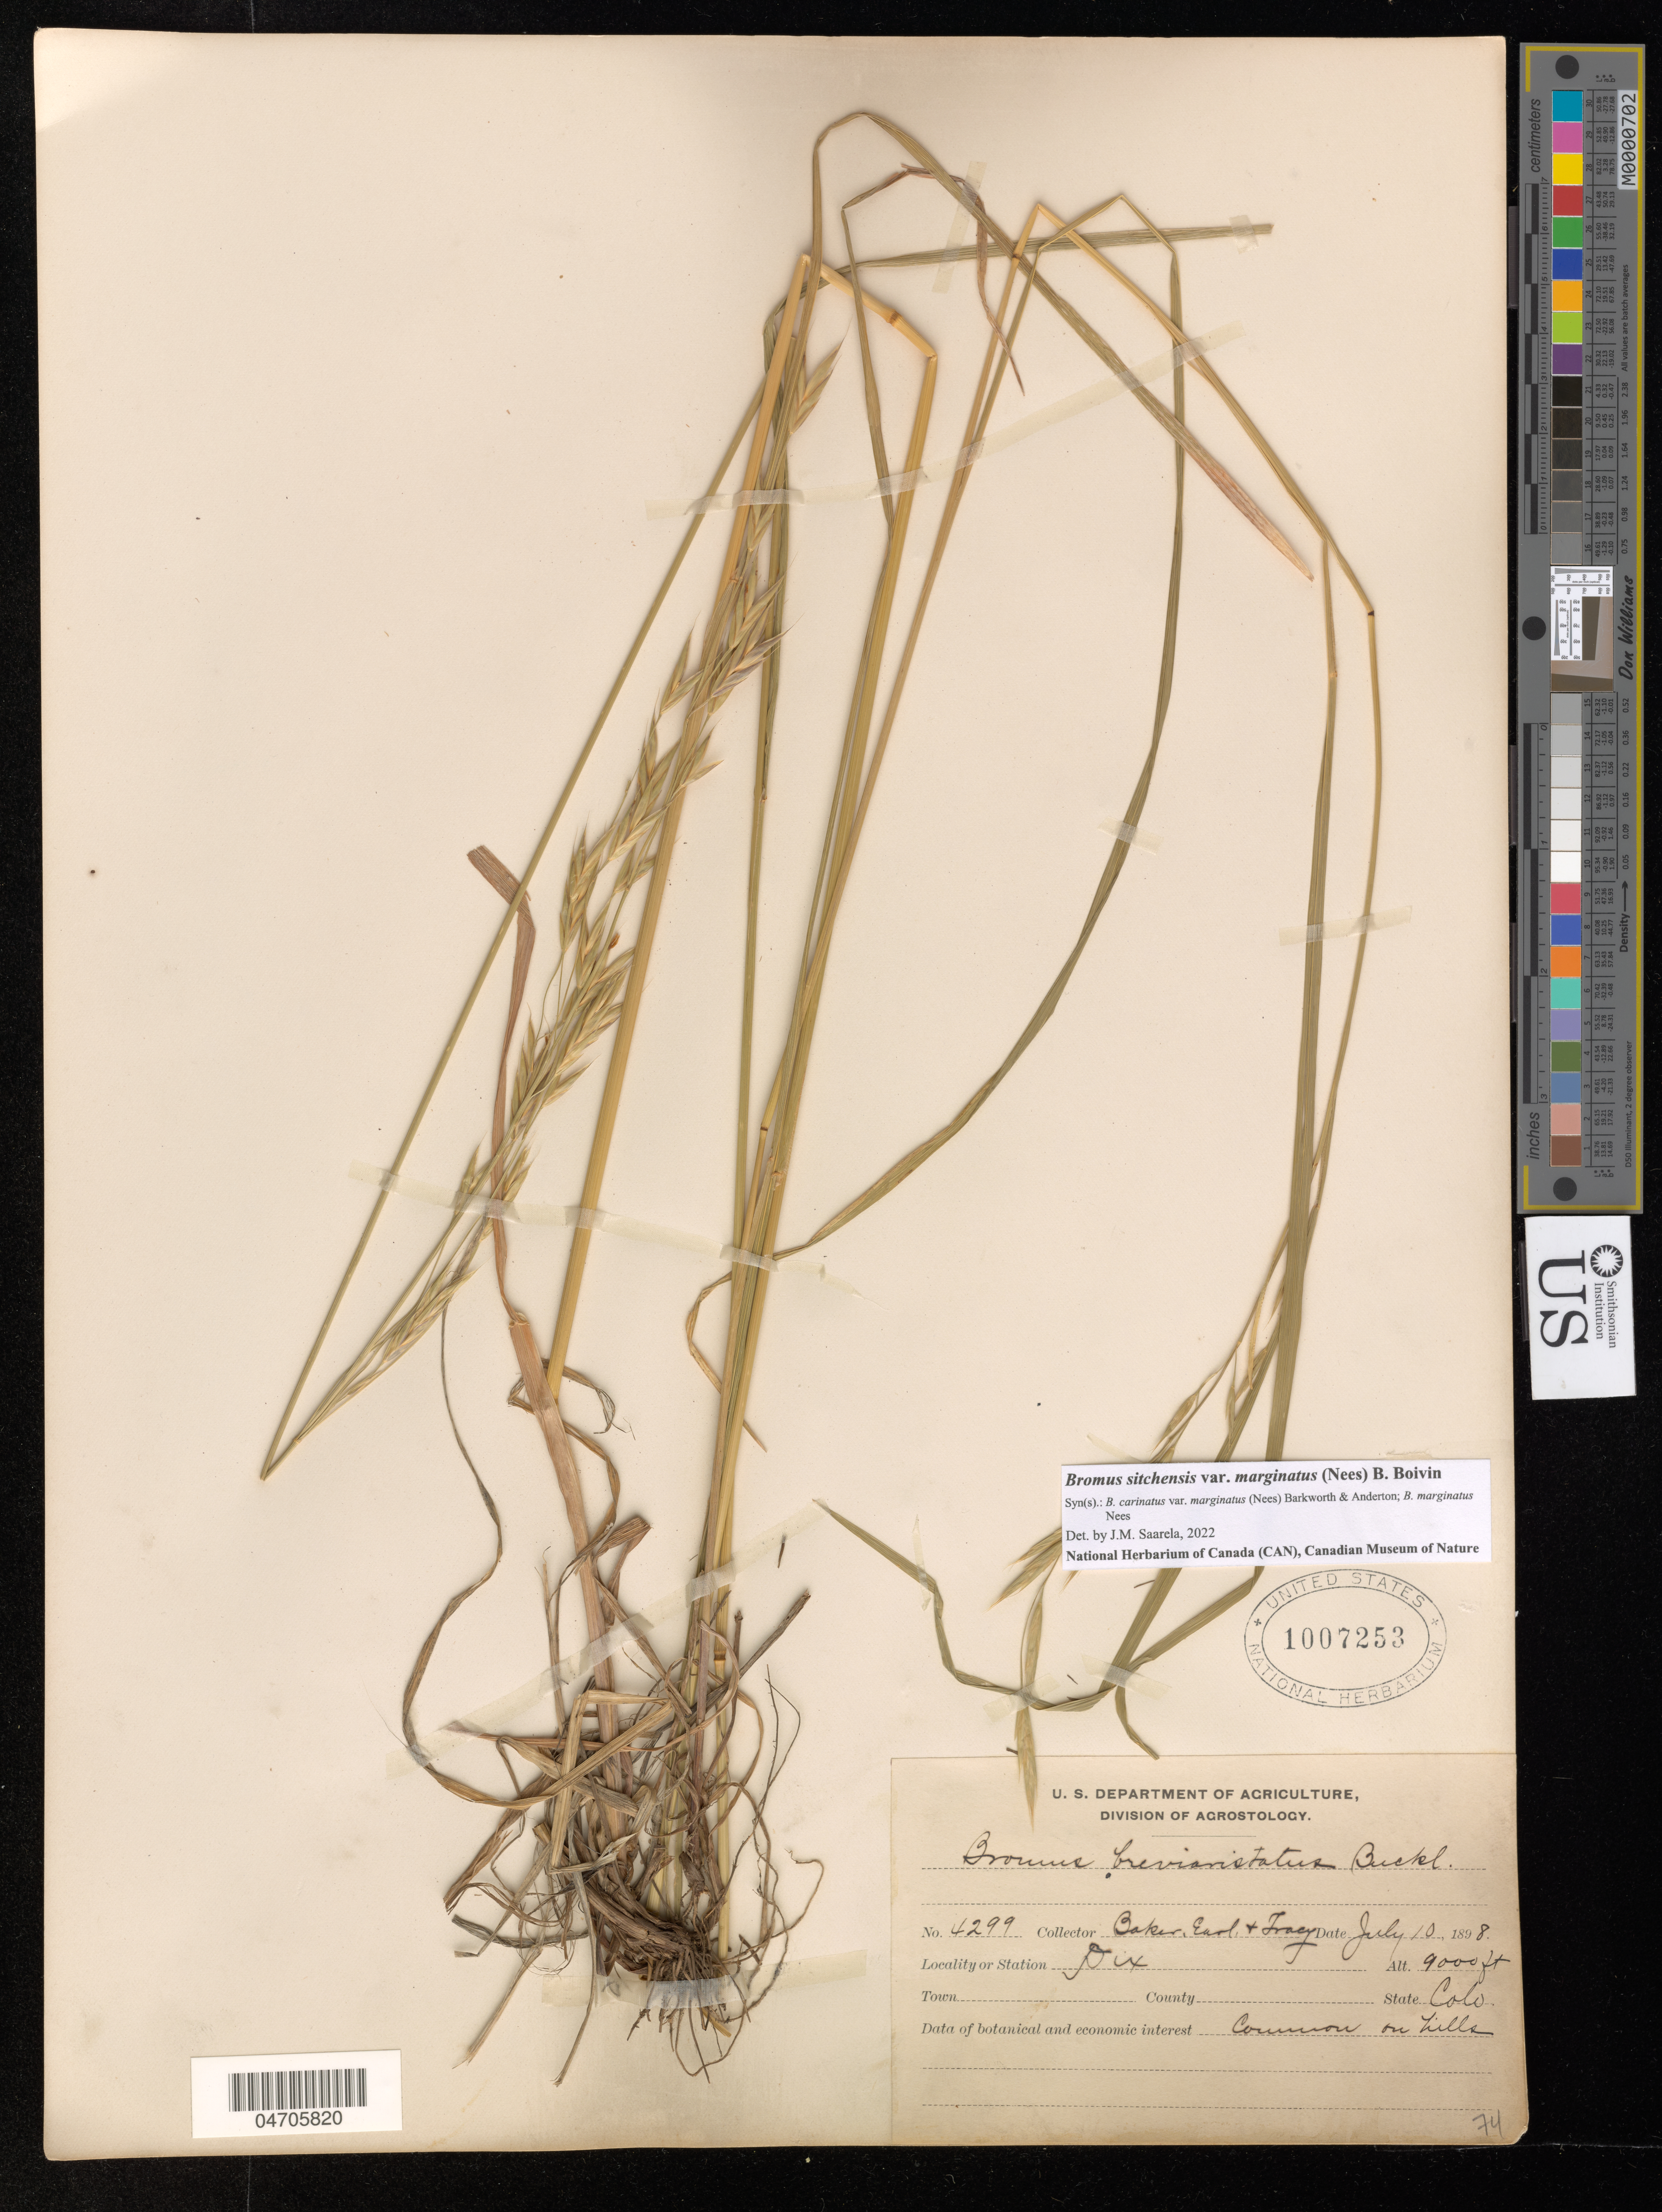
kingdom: Plantae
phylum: Tracheophyta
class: Liliopsida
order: Poales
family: Poaceae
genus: Bromus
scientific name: Bromus sitchensis var. polyanthus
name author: (Scribn. ex Shear) R.E. Brainerd & Otting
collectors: -- Baker, -. Earl & -. Tracy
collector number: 4299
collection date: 1898-07-10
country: United States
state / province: Colorado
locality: Dix.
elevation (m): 2743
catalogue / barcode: US 1007253